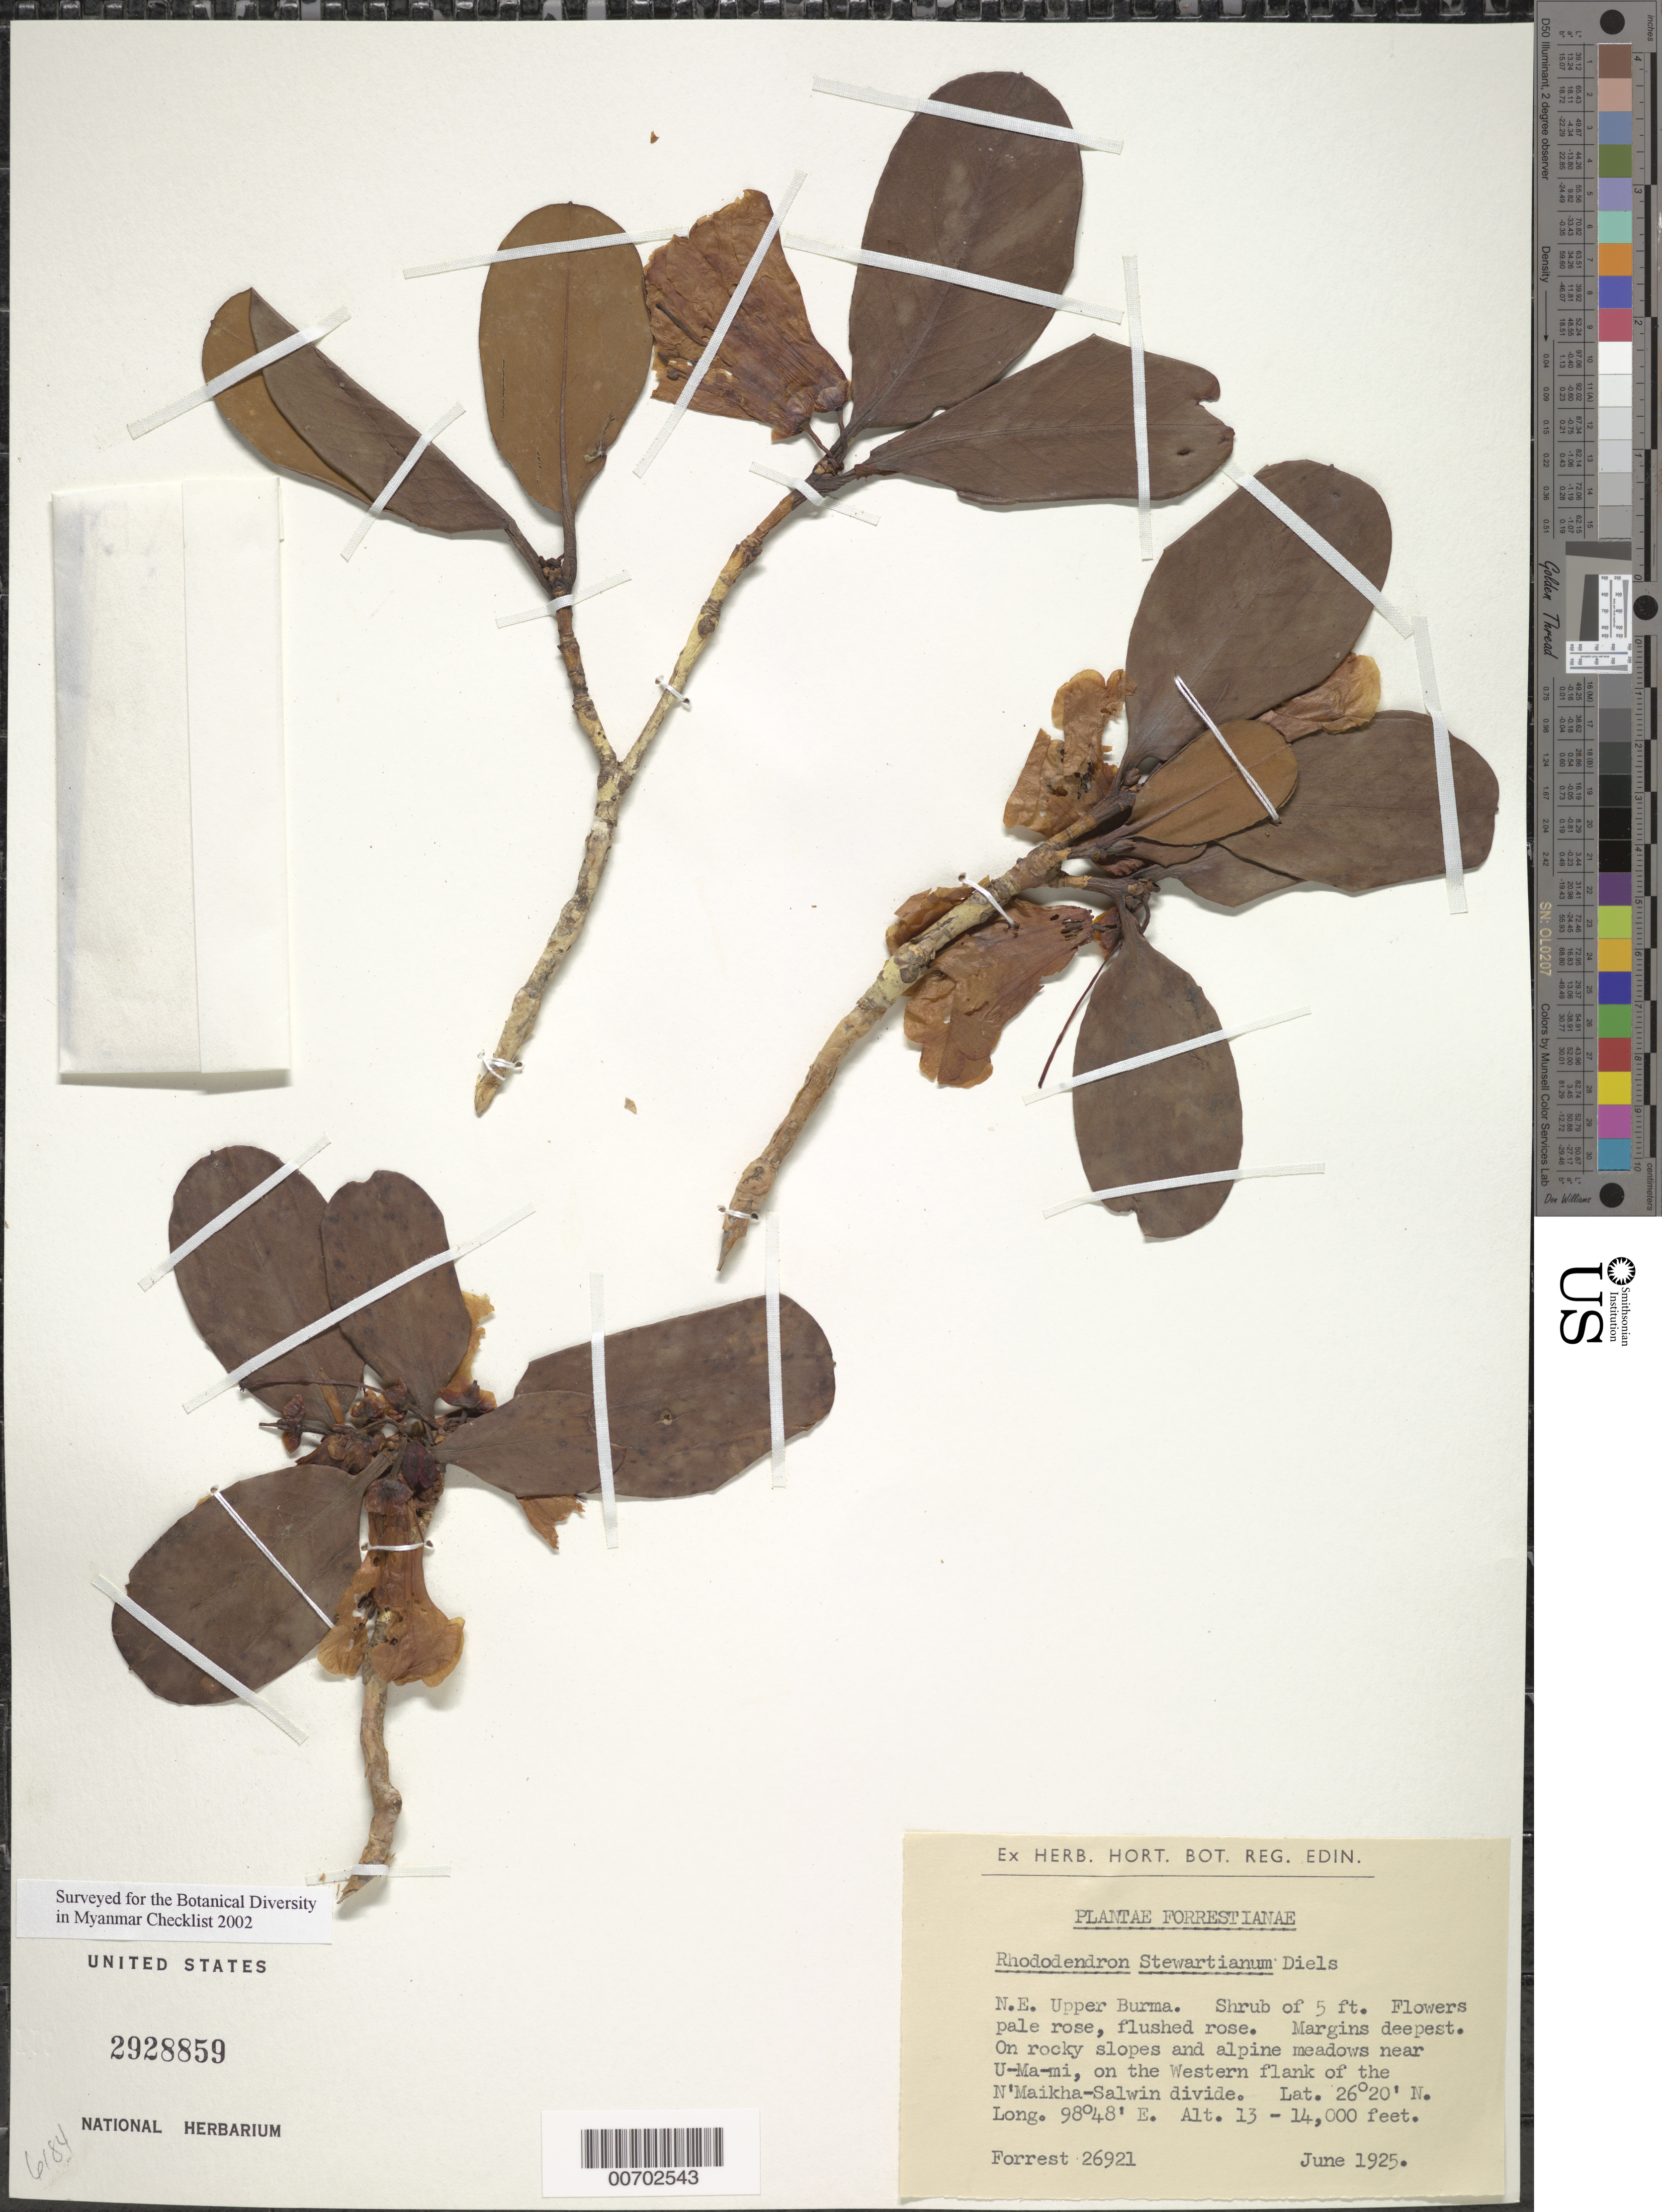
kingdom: Plantae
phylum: Tracheophyta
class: Magnoliopsida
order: Ericales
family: Ericaceae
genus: Rhododendron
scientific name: Rhododendron stewartianum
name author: Diels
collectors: G. Forrest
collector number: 26921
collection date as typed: Jun 1925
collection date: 1925-06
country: Myanmar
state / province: Kachin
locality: N'Maikha-Salwin Divide, W flank, near U-ma-mi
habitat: On rocky slopes and alpine meadows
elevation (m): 3962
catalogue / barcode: US 2928859